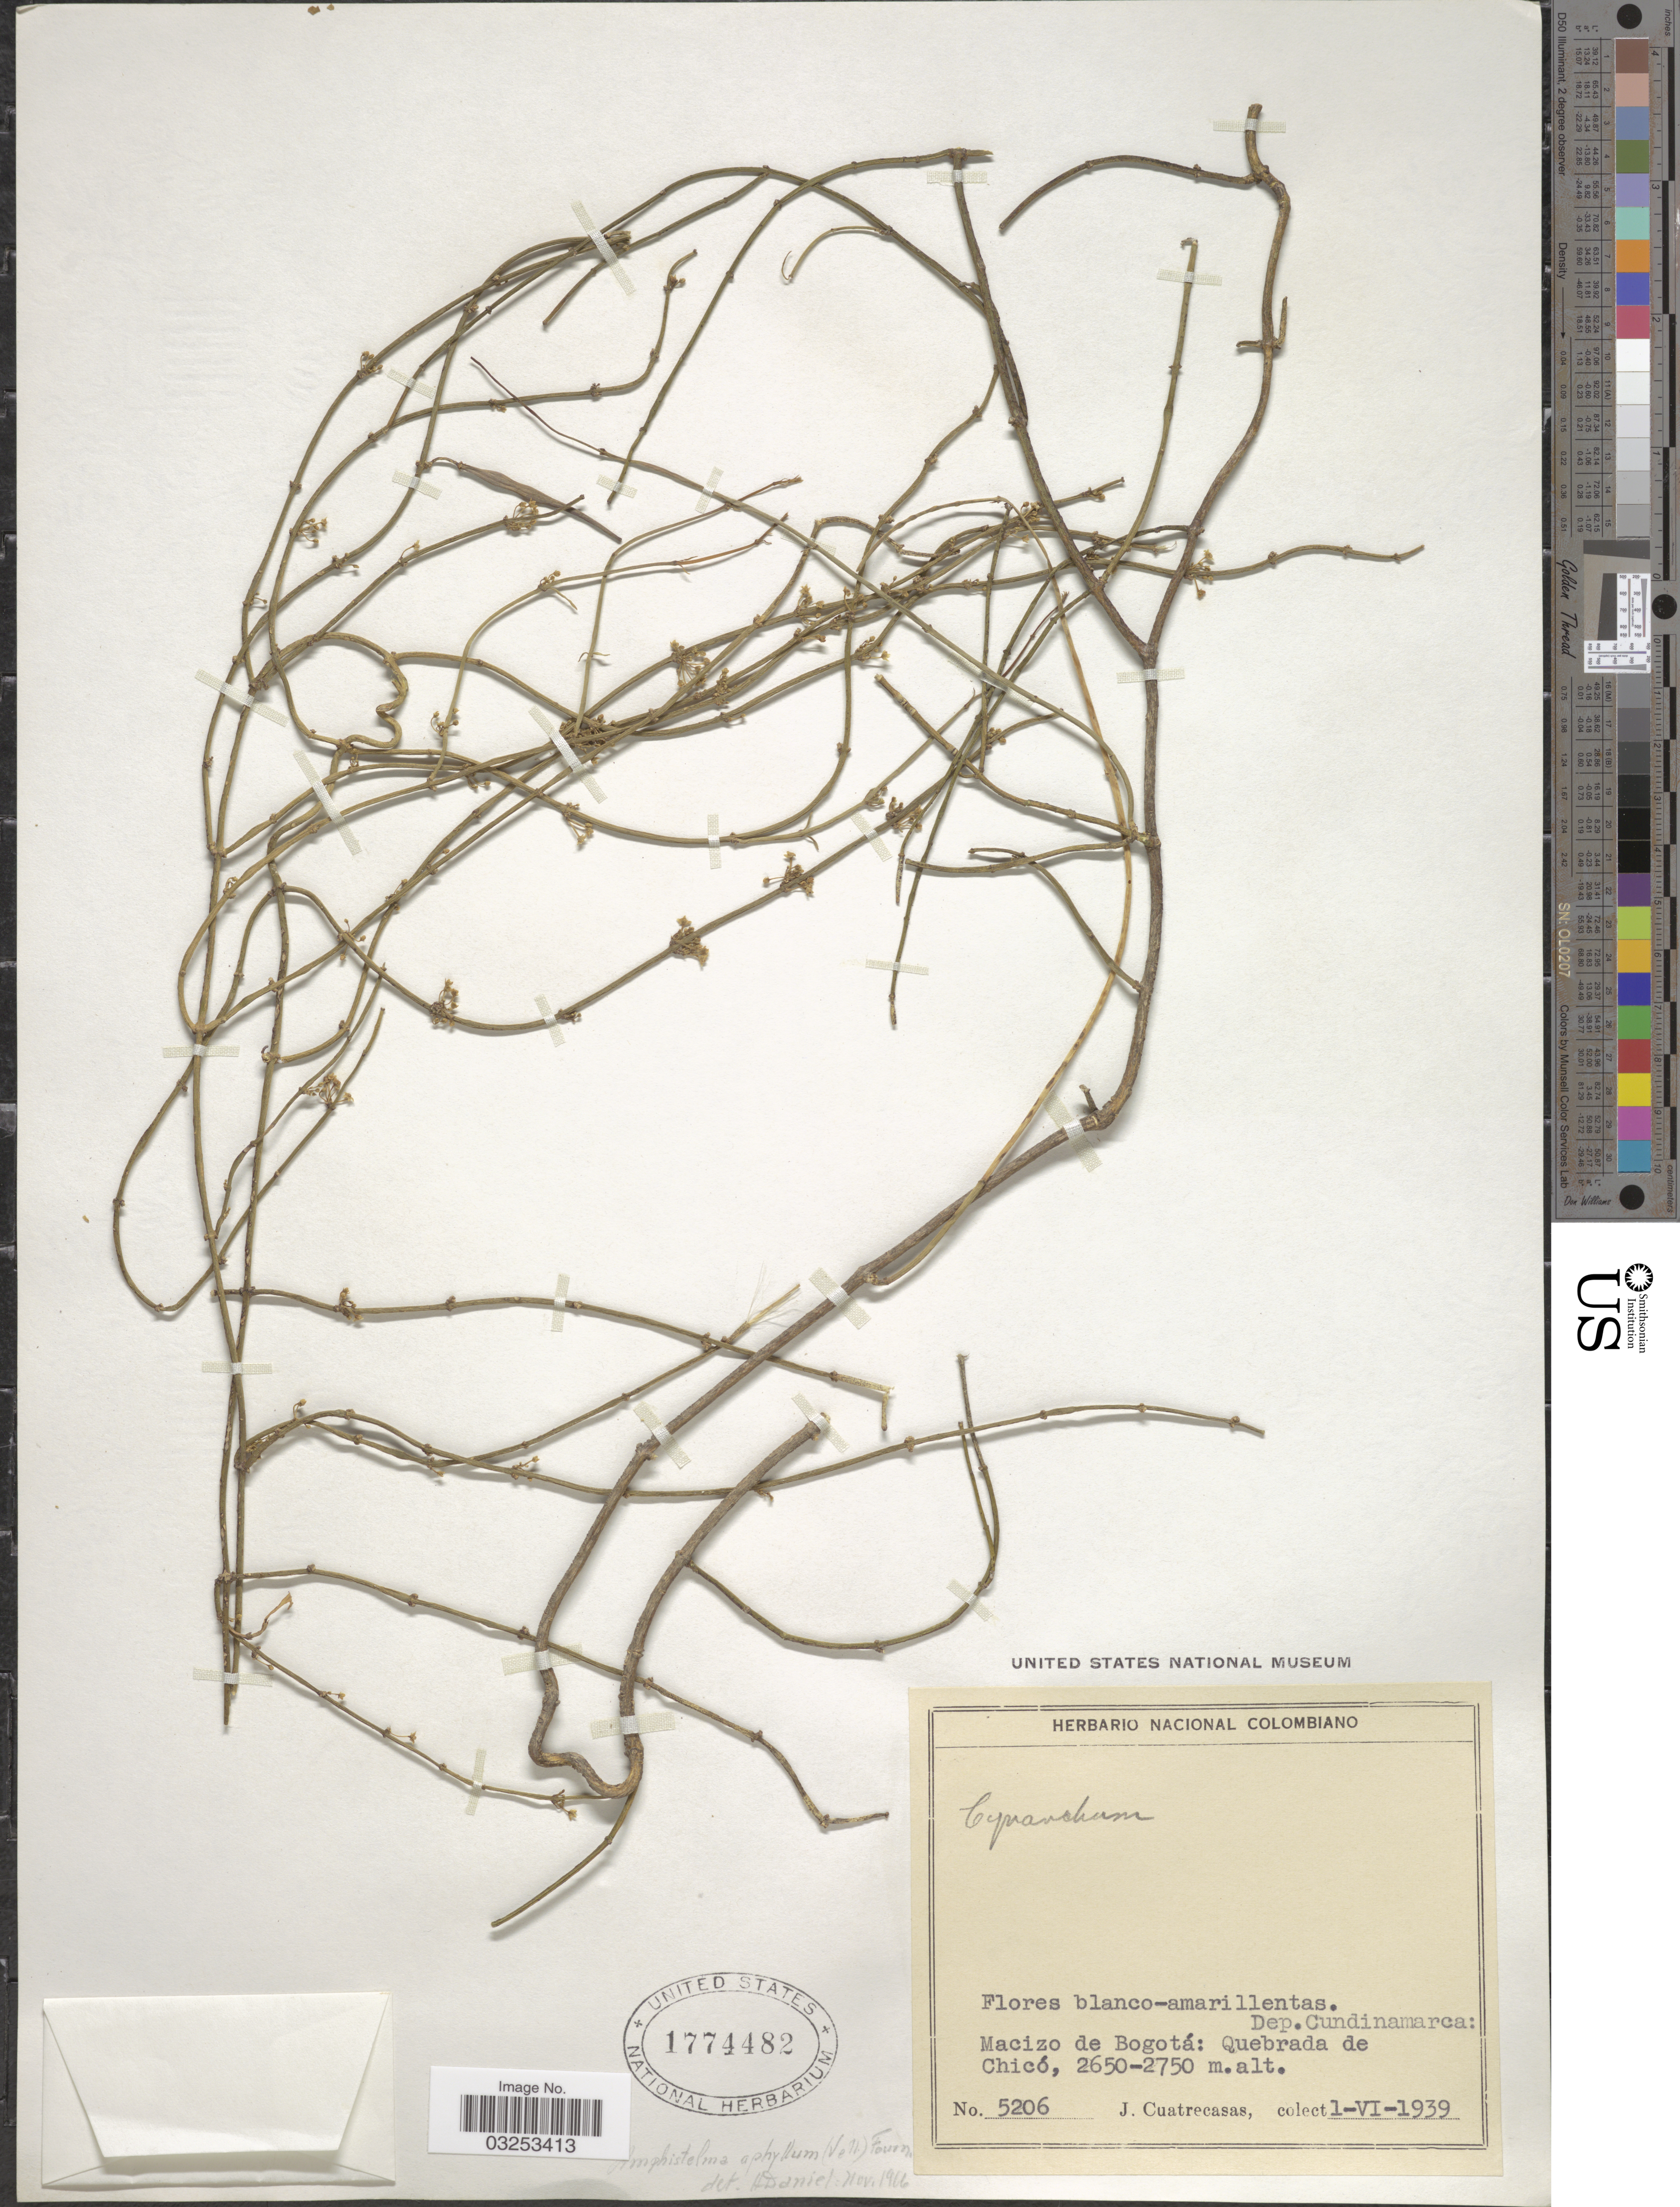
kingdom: Plantae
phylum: Tracheophyta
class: Magnoliopsida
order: Gentianales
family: Apocynaceae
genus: Orthosia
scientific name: Orthosia stenophylla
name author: Schltr.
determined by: Liede-Schumann, Sigrid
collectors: J. Cuatrecasas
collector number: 5206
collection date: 1939-06-01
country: Colombia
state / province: Cundinamarca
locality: Dept. Cundinamarca: Macizo de Bogotá: Quebrada de Chicó.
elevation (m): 2650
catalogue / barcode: US 1774482